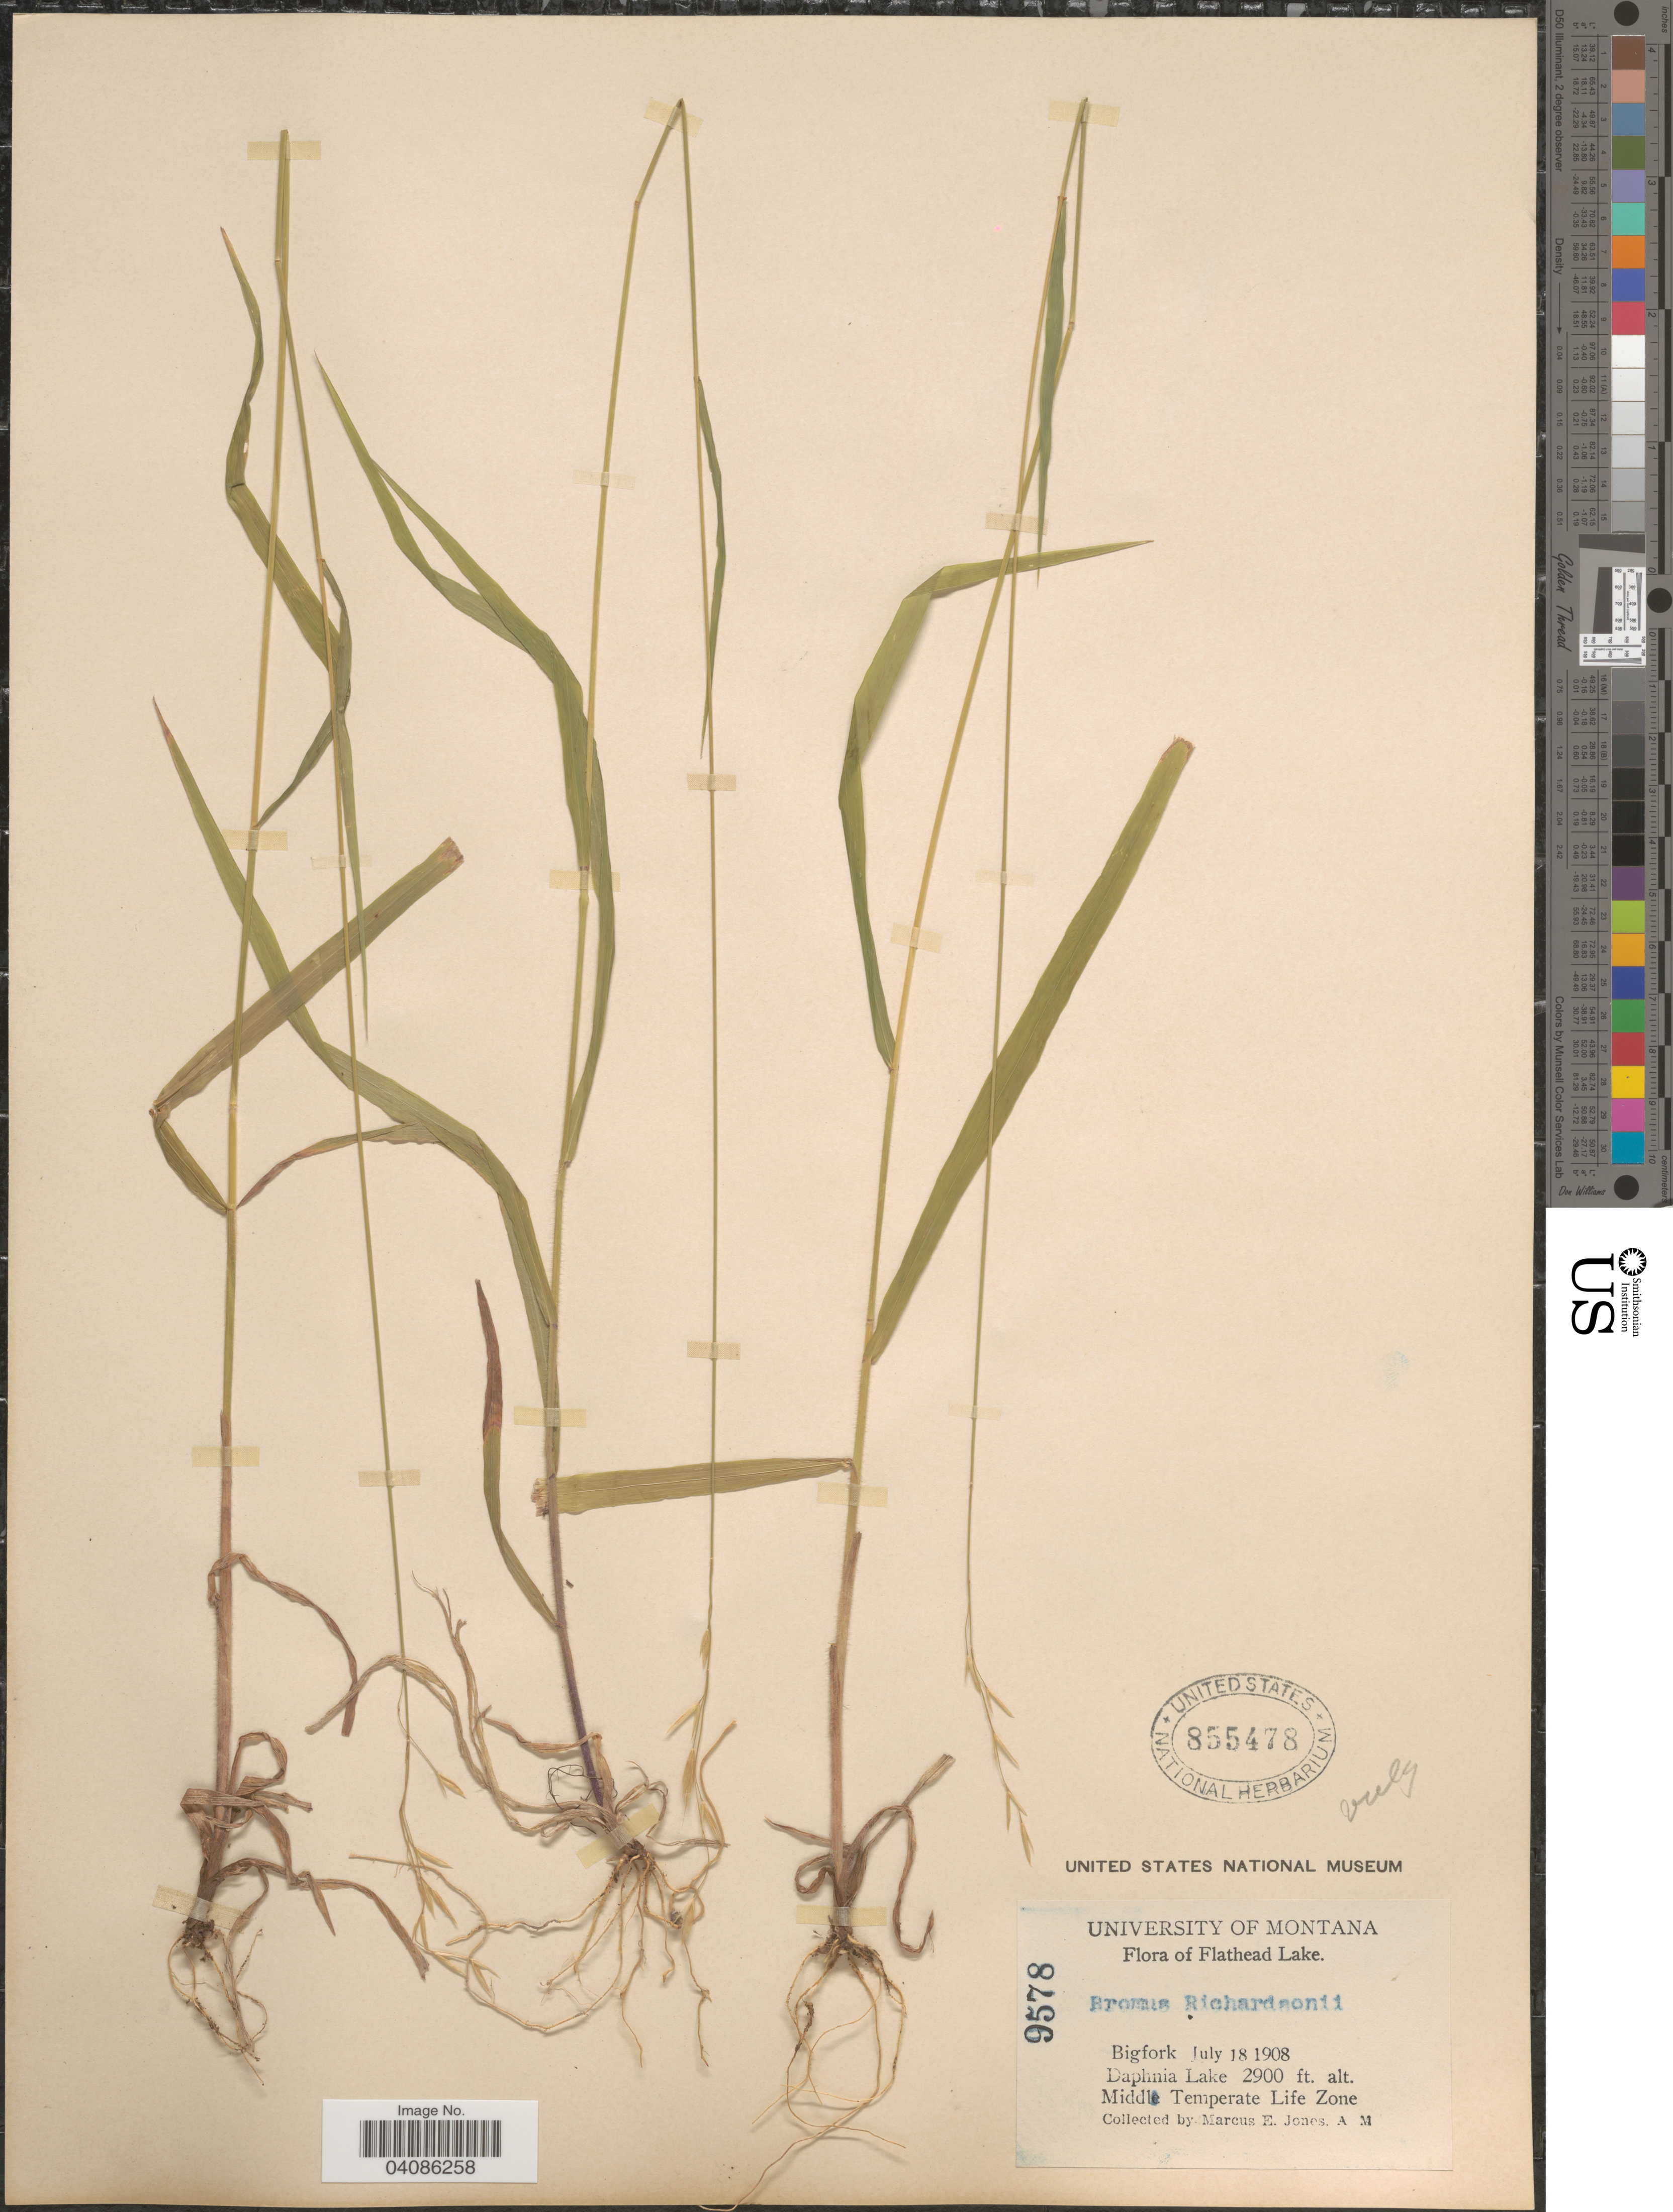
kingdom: Plantae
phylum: Tracheophyta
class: Liliopsida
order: Poales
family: Poaceae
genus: Bromus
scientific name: Bromus texensis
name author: (Shear) Hitchc.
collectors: M. E. Jones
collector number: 9578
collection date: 1908-07-18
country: United States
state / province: Montana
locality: Flathead Lake. Bigfork. Daphnia Lake. Middle Temperate Life Zone.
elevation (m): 884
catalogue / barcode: US 855478